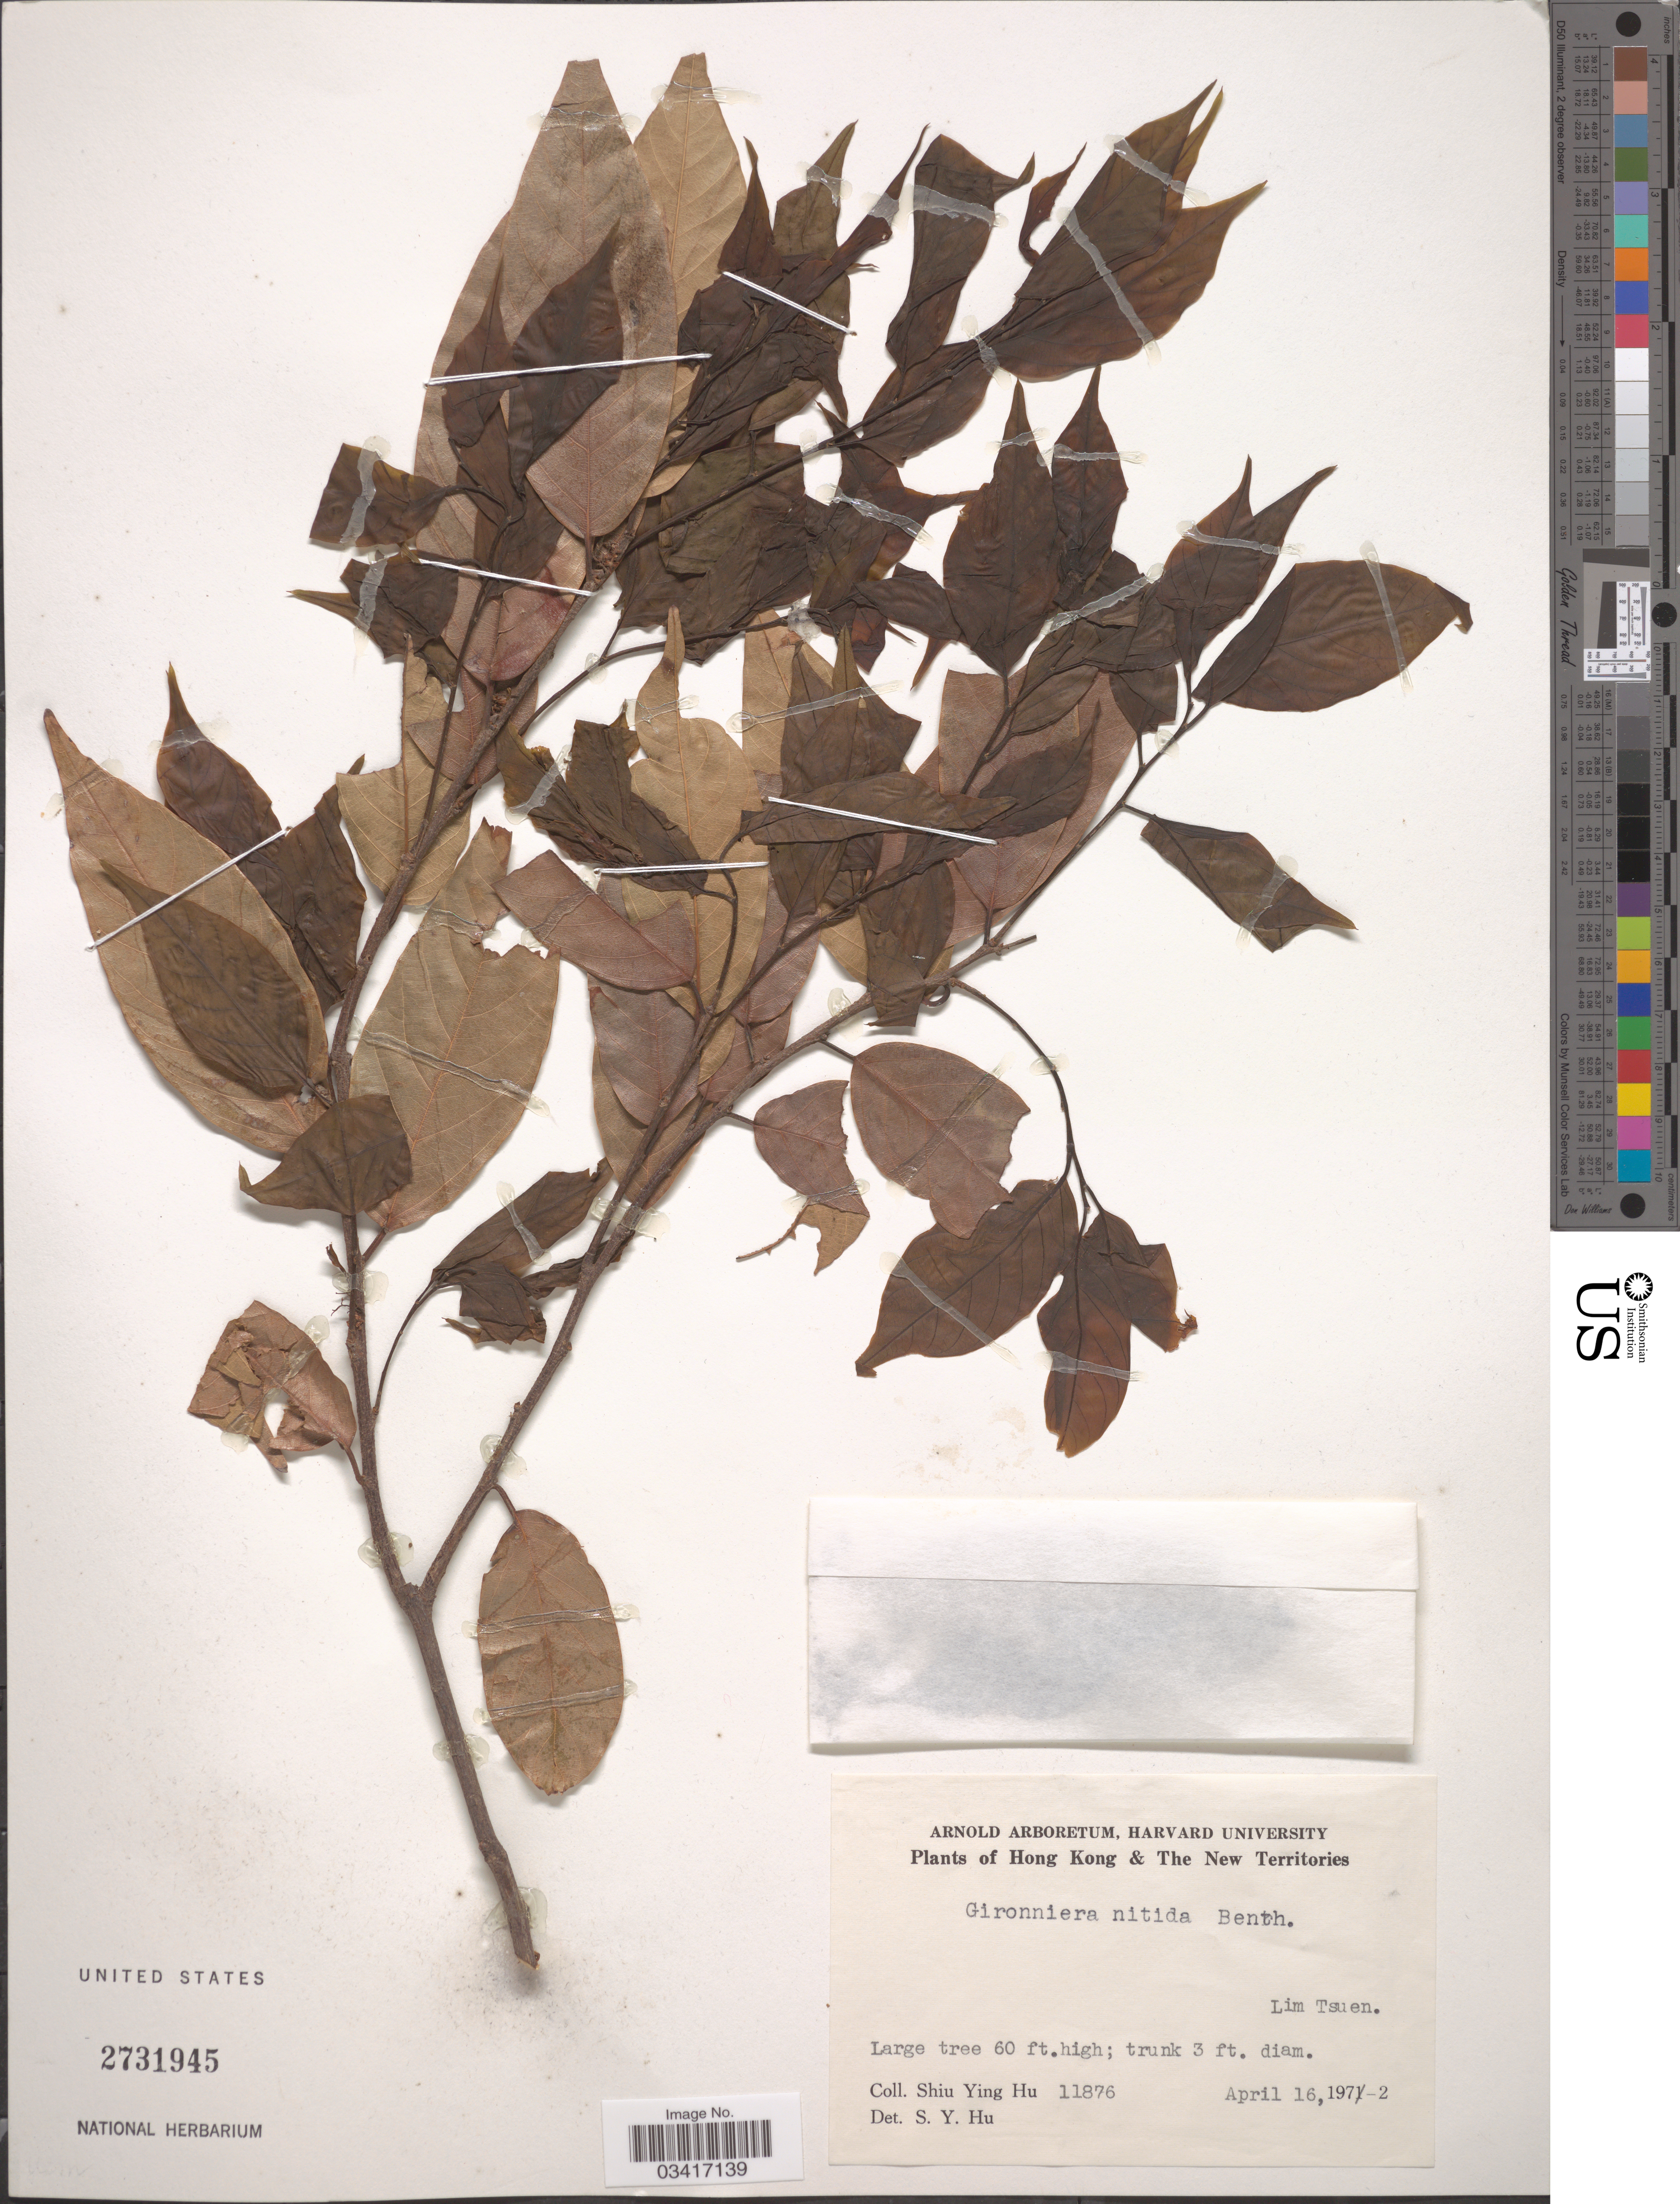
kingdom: Plantae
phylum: Tracheophyta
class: Magnoliopsida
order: Rosales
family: Cannabaceae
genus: Gironniera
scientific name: Gironniera nitida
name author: Benth.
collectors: S. Y. Hu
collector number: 11876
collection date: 1972-04-16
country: China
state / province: Hong Kong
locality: Hong Kong & The New Territories. Lim Tsuen.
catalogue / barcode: US 2731945